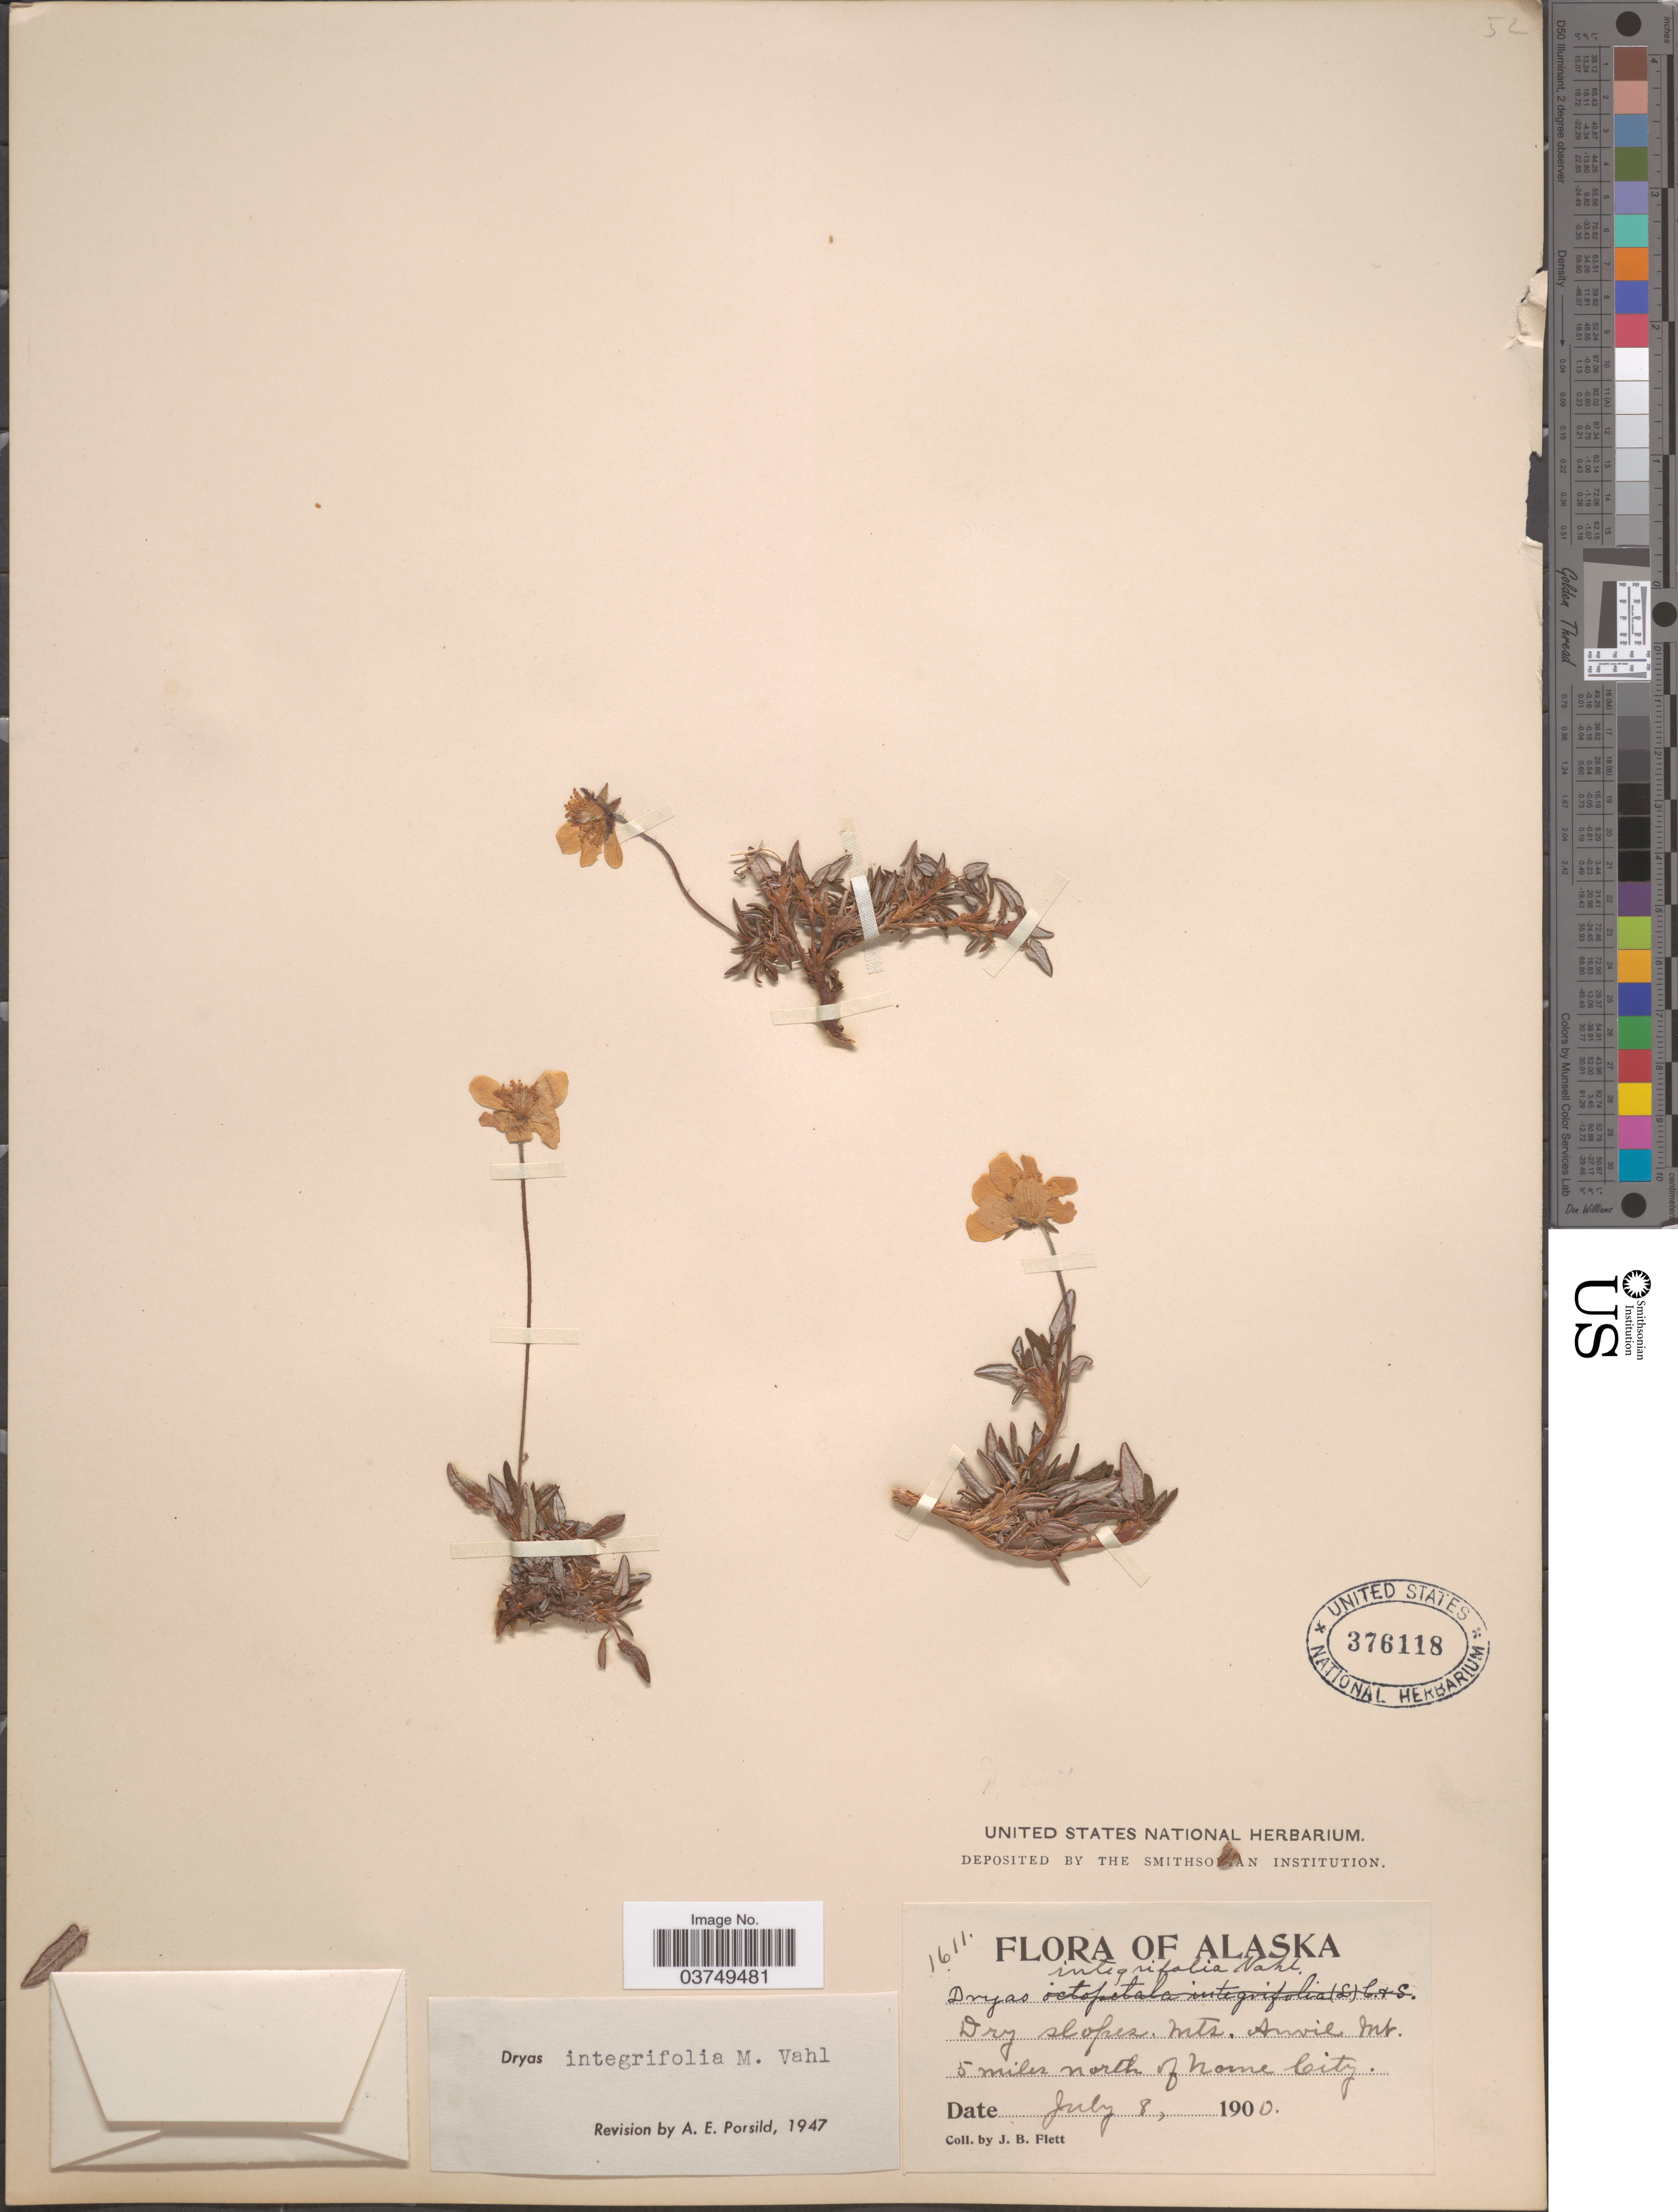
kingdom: Plantae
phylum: Tracheophyta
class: Magnoliopsida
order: Rosales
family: Rosaceae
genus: Dryas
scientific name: Dryas integrifolia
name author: Vahl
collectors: J. Flett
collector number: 1611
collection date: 1900-07-08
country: United States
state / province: Alaska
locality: Mts. Anvil Mt. 5 miles north of Home City.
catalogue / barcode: US 376118